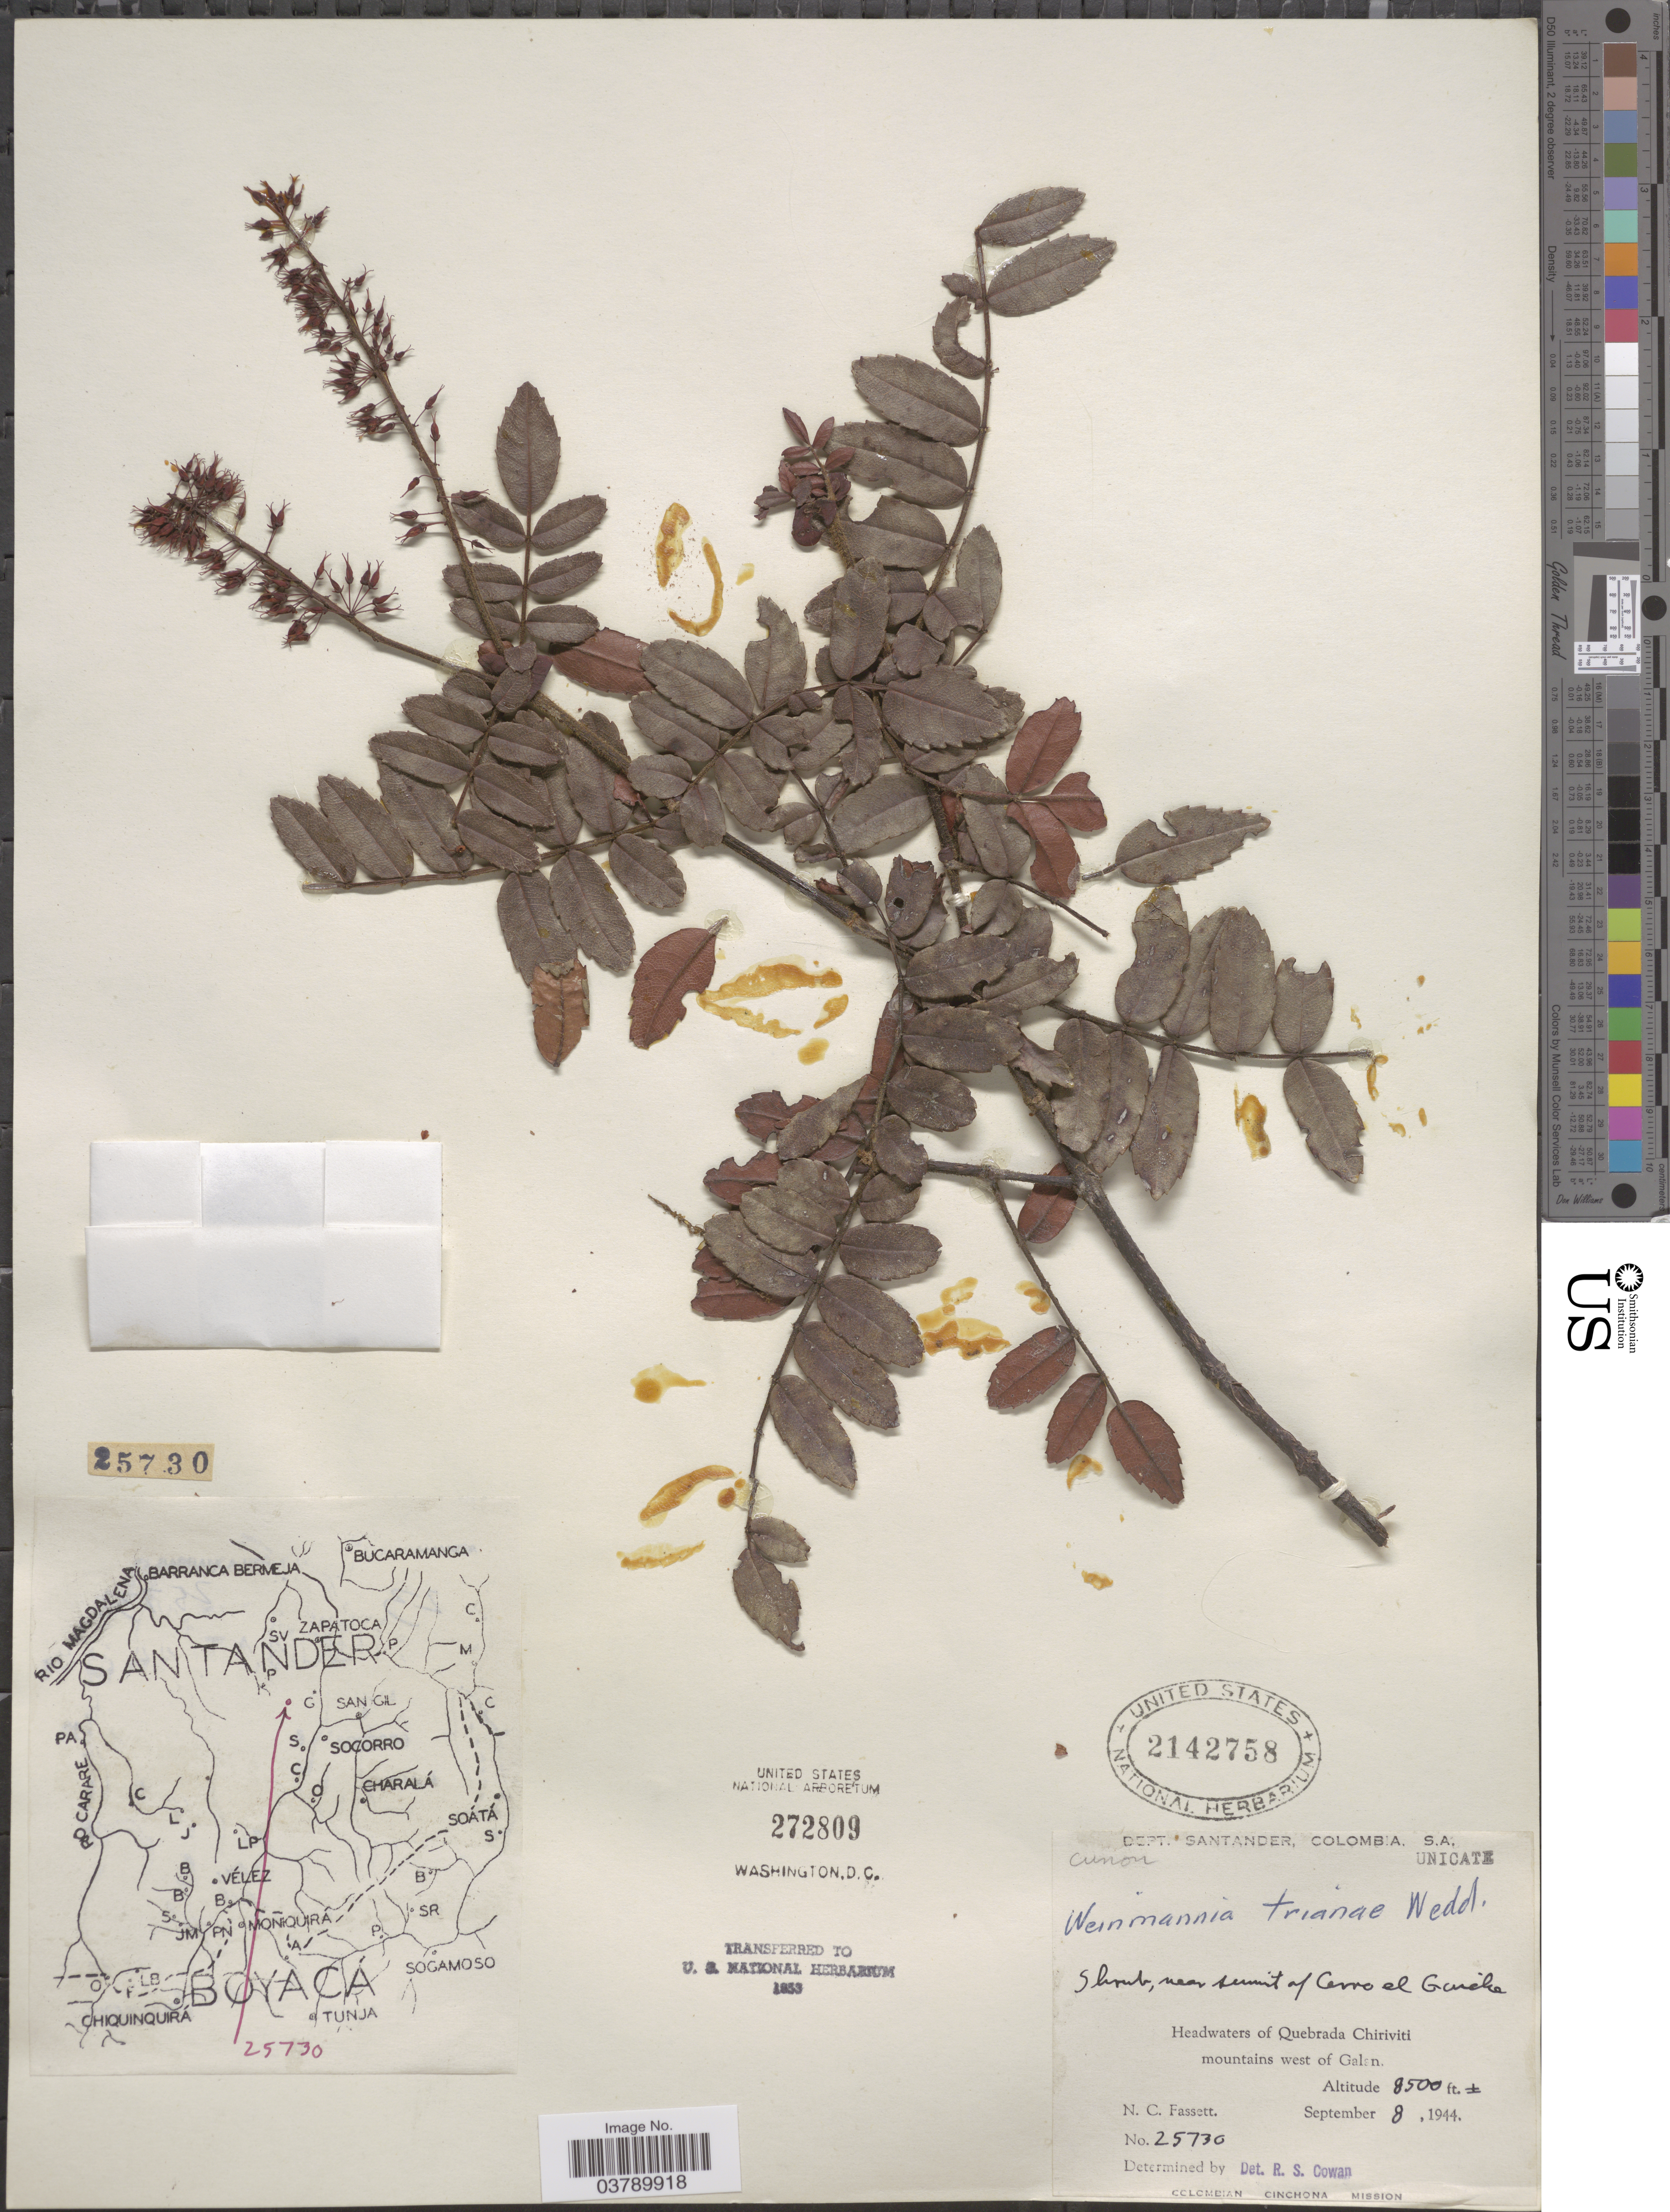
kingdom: Plantae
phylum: Tracheophyta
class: Magnoliopsida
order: Oxalidales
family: Cunoniaceae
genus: Weinmannia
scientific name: Weinmannia trianaea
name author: Wedd.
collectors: N. C. Fassett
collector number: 25730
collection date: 1944-09-08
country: Colombia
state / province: Santander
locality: Dept. Santander. Headwaters of Quebrada Chiriviti mountains west of Galan.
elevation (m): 2591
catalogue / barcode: US 2142758